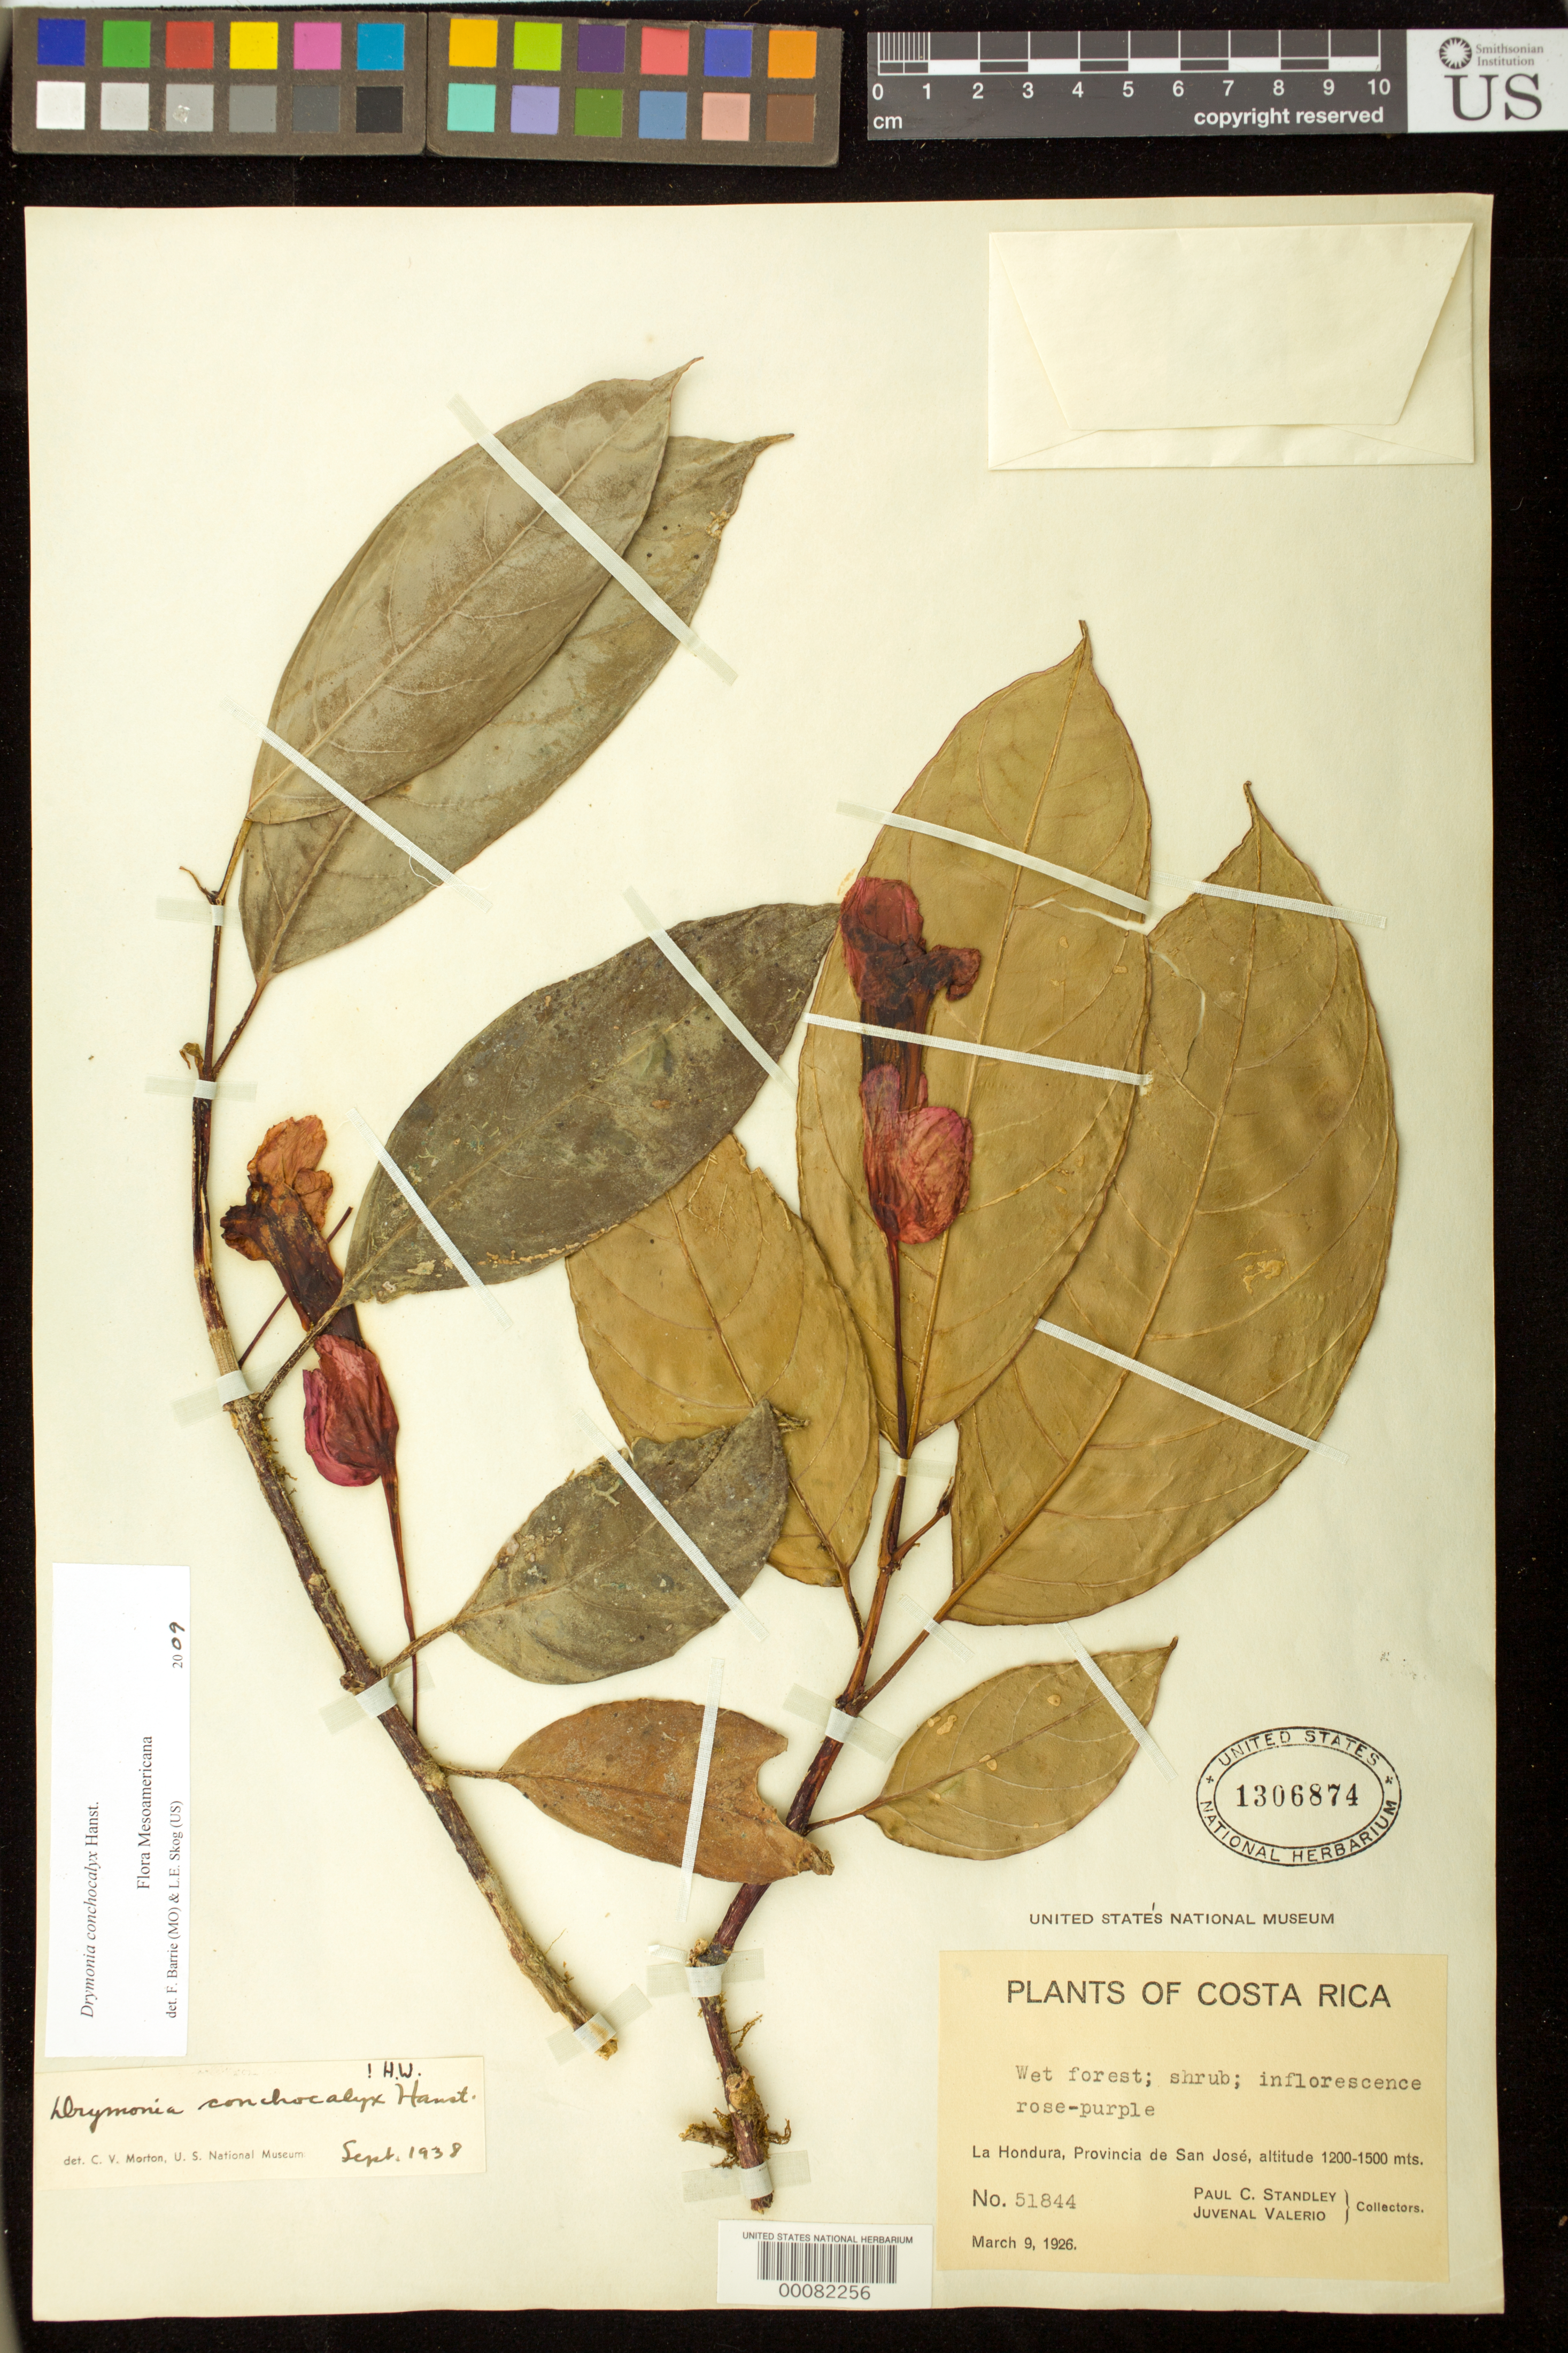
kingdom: Plantae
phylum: Tracheophyta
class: Magnoliopsida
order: Lamiales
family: Gesneriaceae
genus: Drymonia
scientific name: Drymonia conchocalyx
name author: Hanst.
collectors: P. C. Standley & J. Valerio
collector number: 51844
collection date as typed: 09 Mar 1926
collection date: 1926-03-09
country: Costa Rica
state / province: San José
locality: La Hondura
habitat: Wetforest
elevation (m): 1200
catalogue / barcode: US 1306874